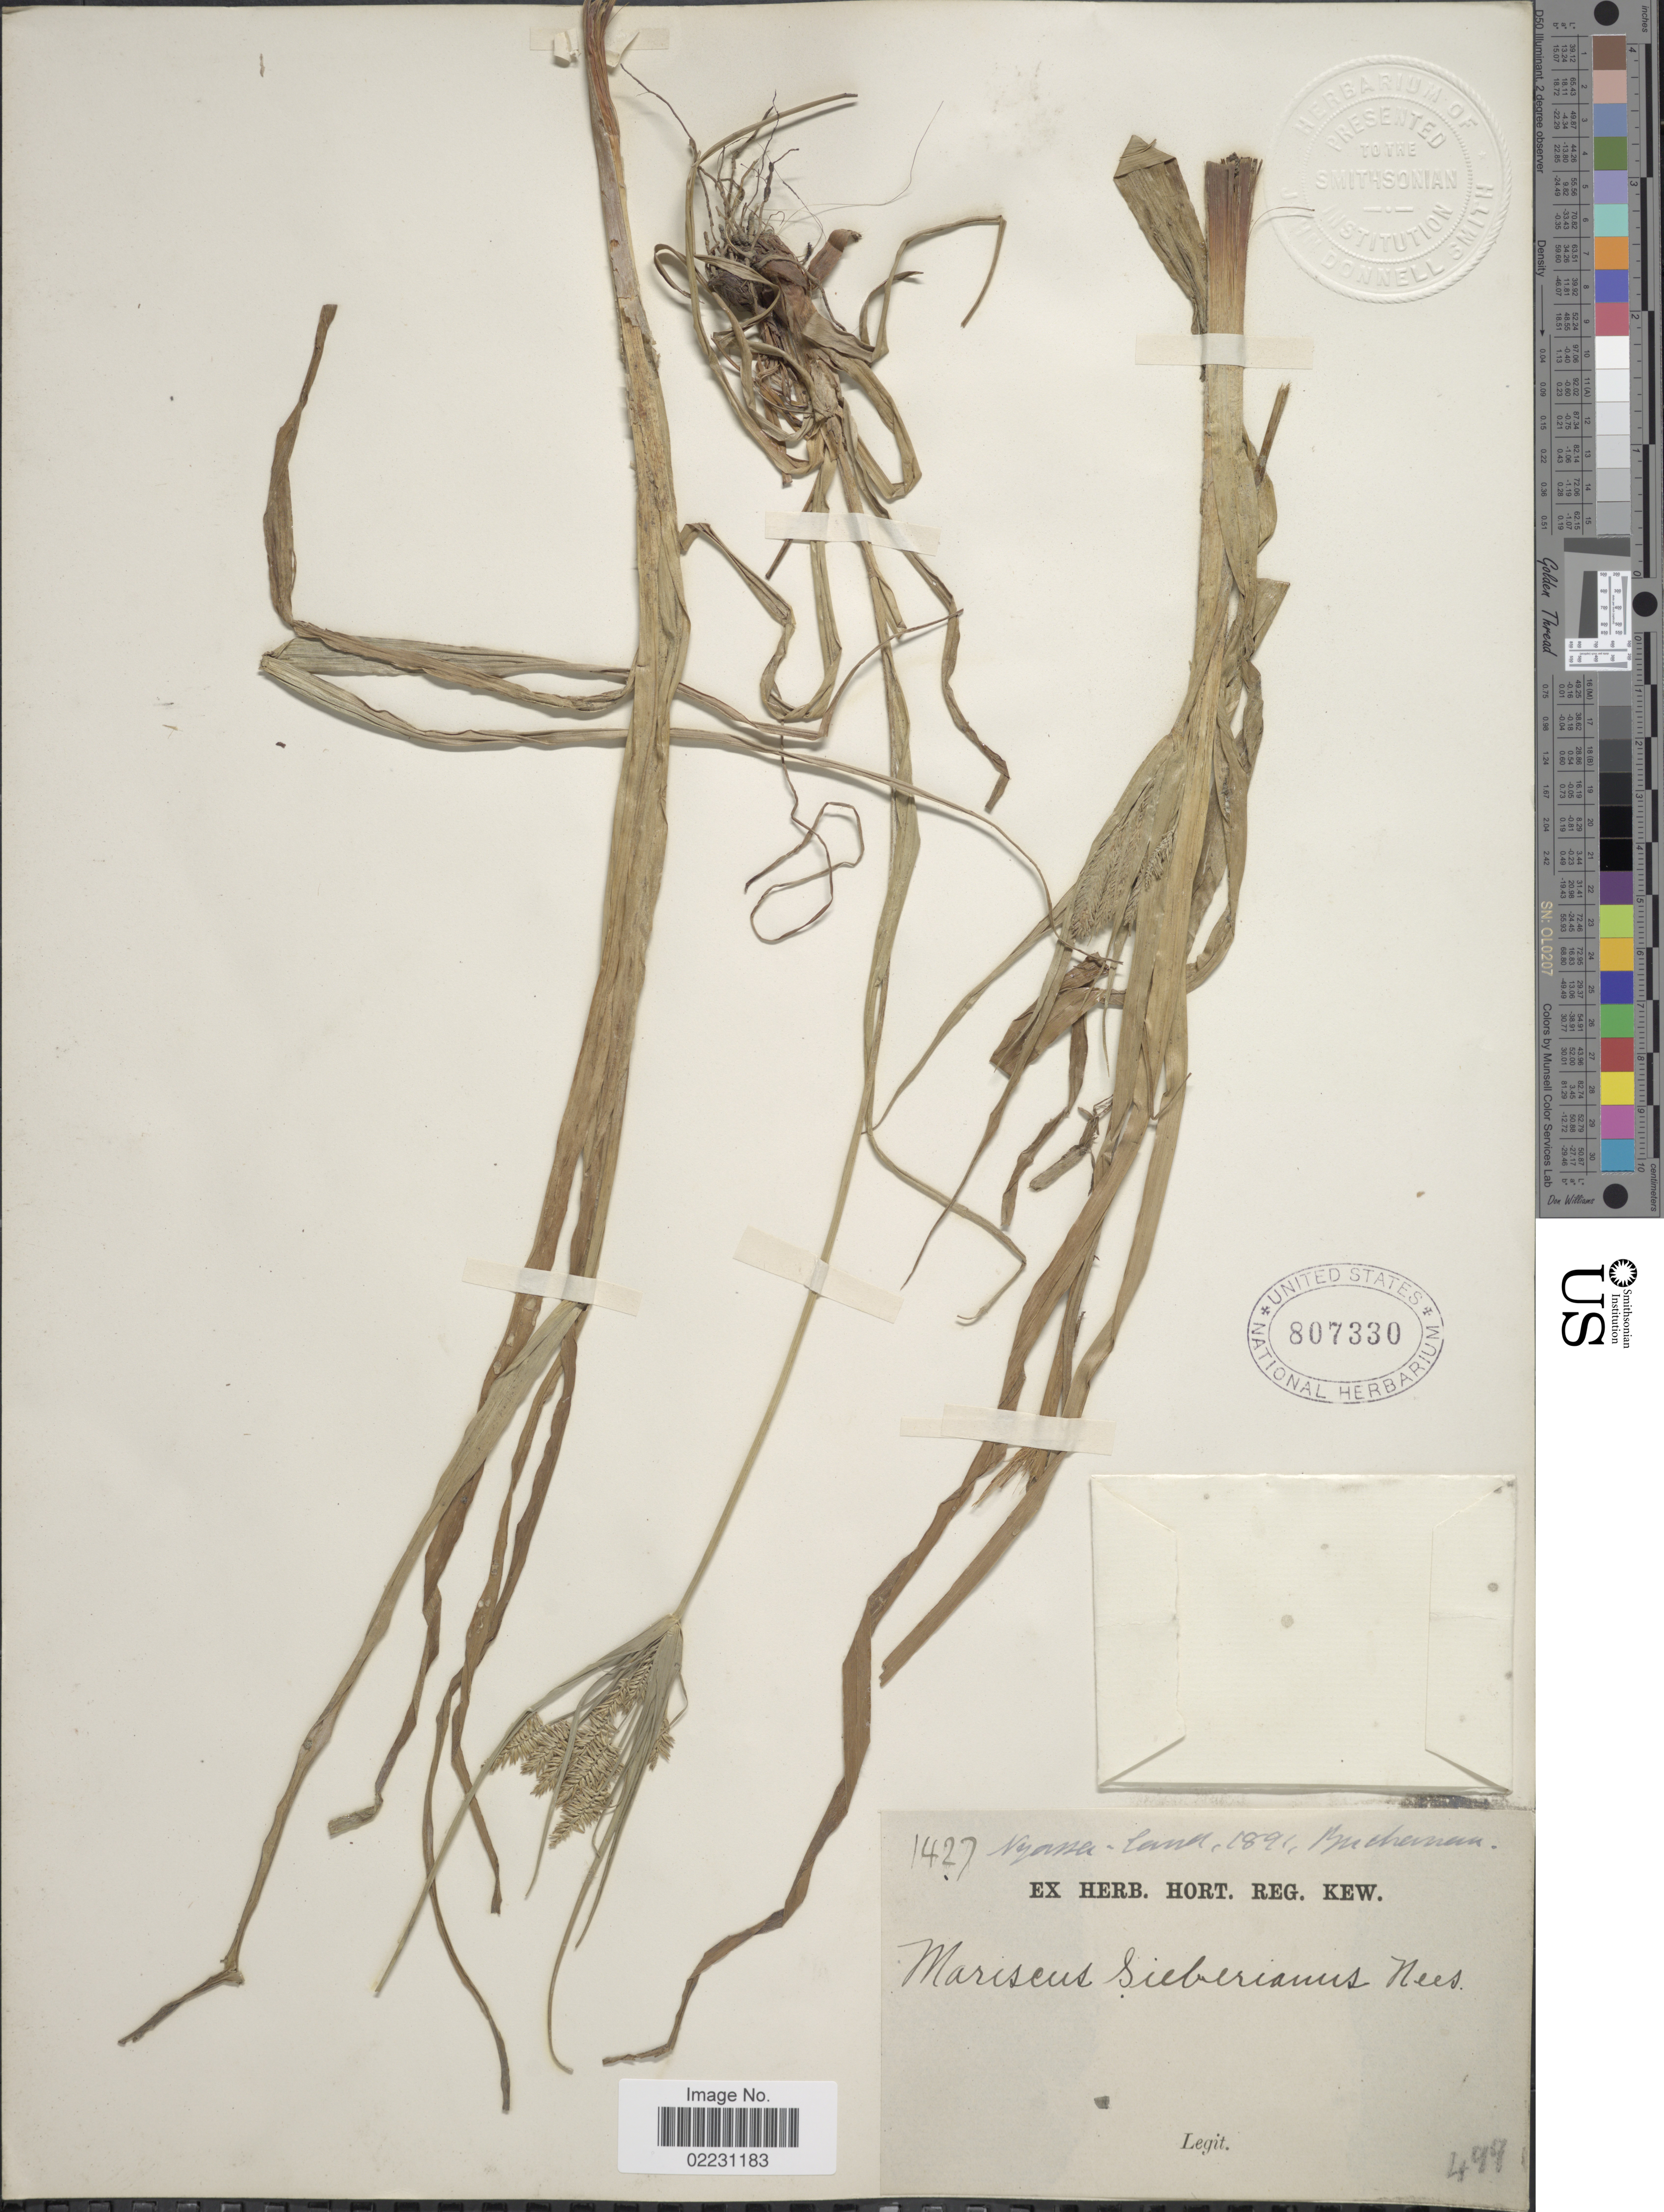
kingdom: Plantae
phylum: Tracheophyta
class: Liliopsida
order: Poales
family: Cyperaceae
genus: Cyperus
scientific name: Cyperus cyperoides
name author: (L.) Kuntze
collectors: -. Buchanan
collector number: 1427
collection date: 1891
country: Malawi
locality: Nyasa-land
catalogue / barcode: US 807330